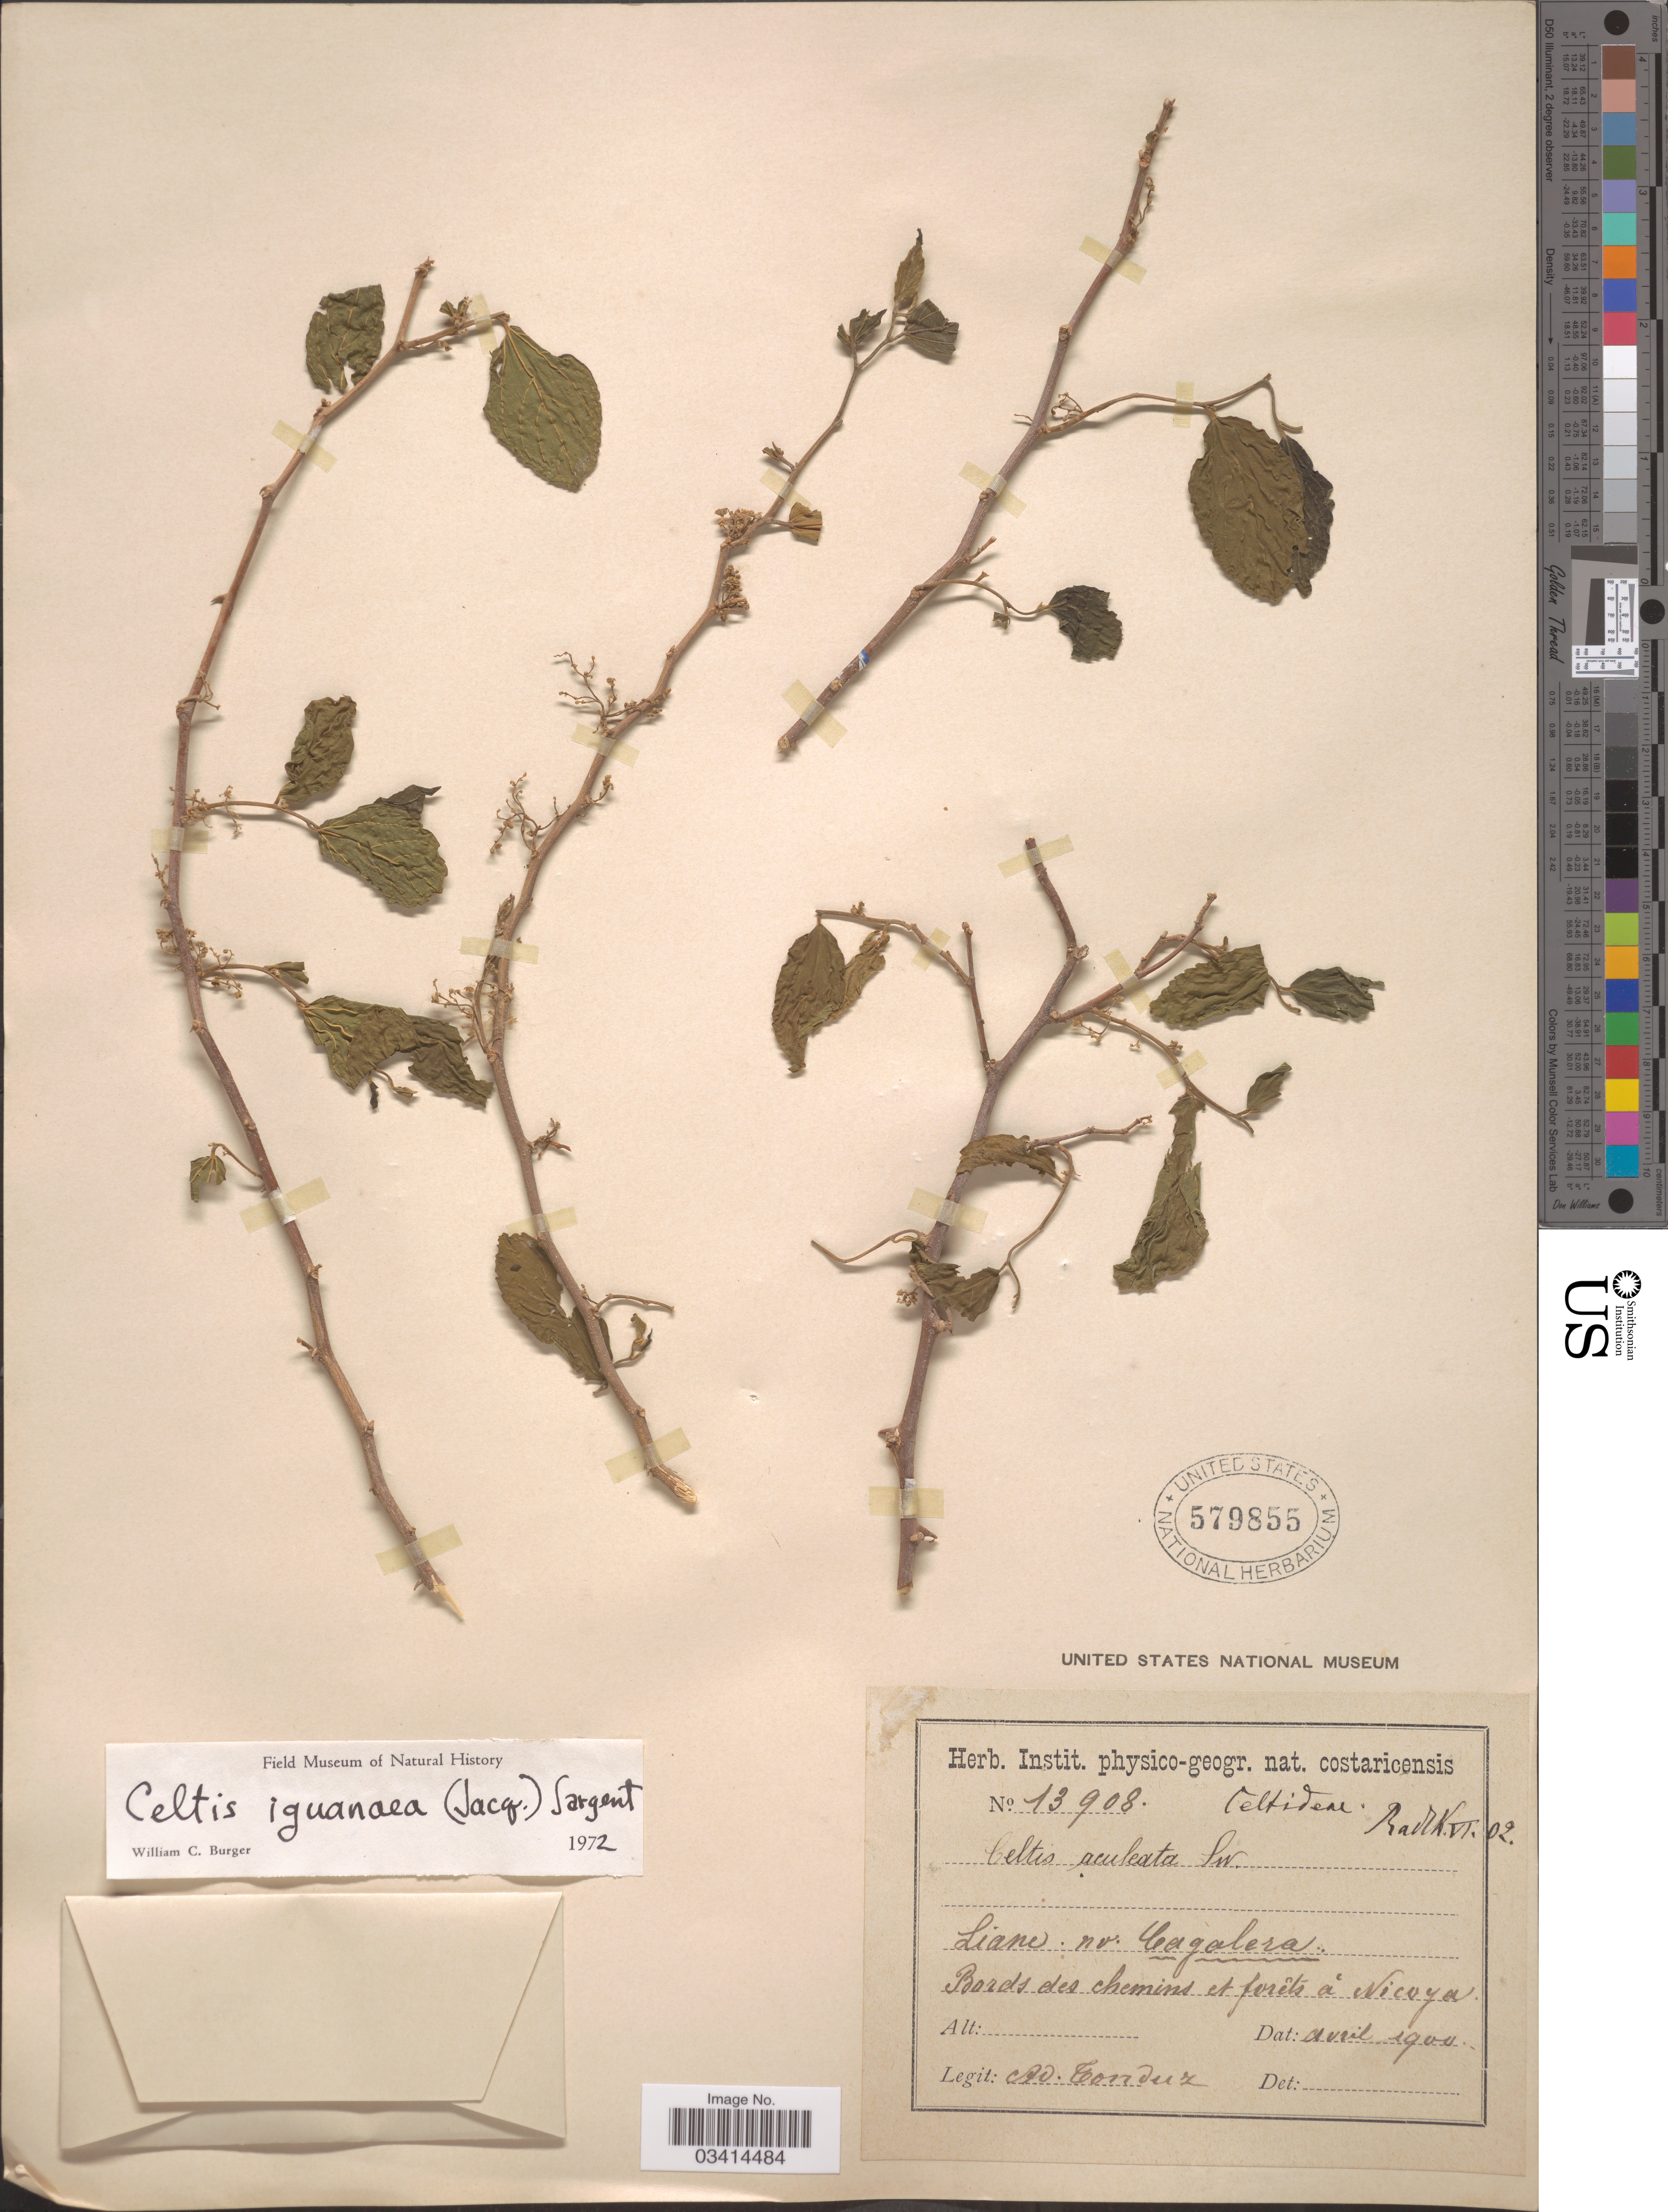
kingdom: Plantae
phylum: Tracheophyta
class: Magnoliopsida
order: Rosales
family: Cannabaceae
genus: Celtis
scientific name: Celtis iguanaea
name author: (Jacq.) Sarg.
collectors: A. Tonduz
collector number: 13908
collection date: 1900-04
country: Costa Rica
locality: Bords des chemins et forêts á Nicoya.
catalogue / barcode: US 579855